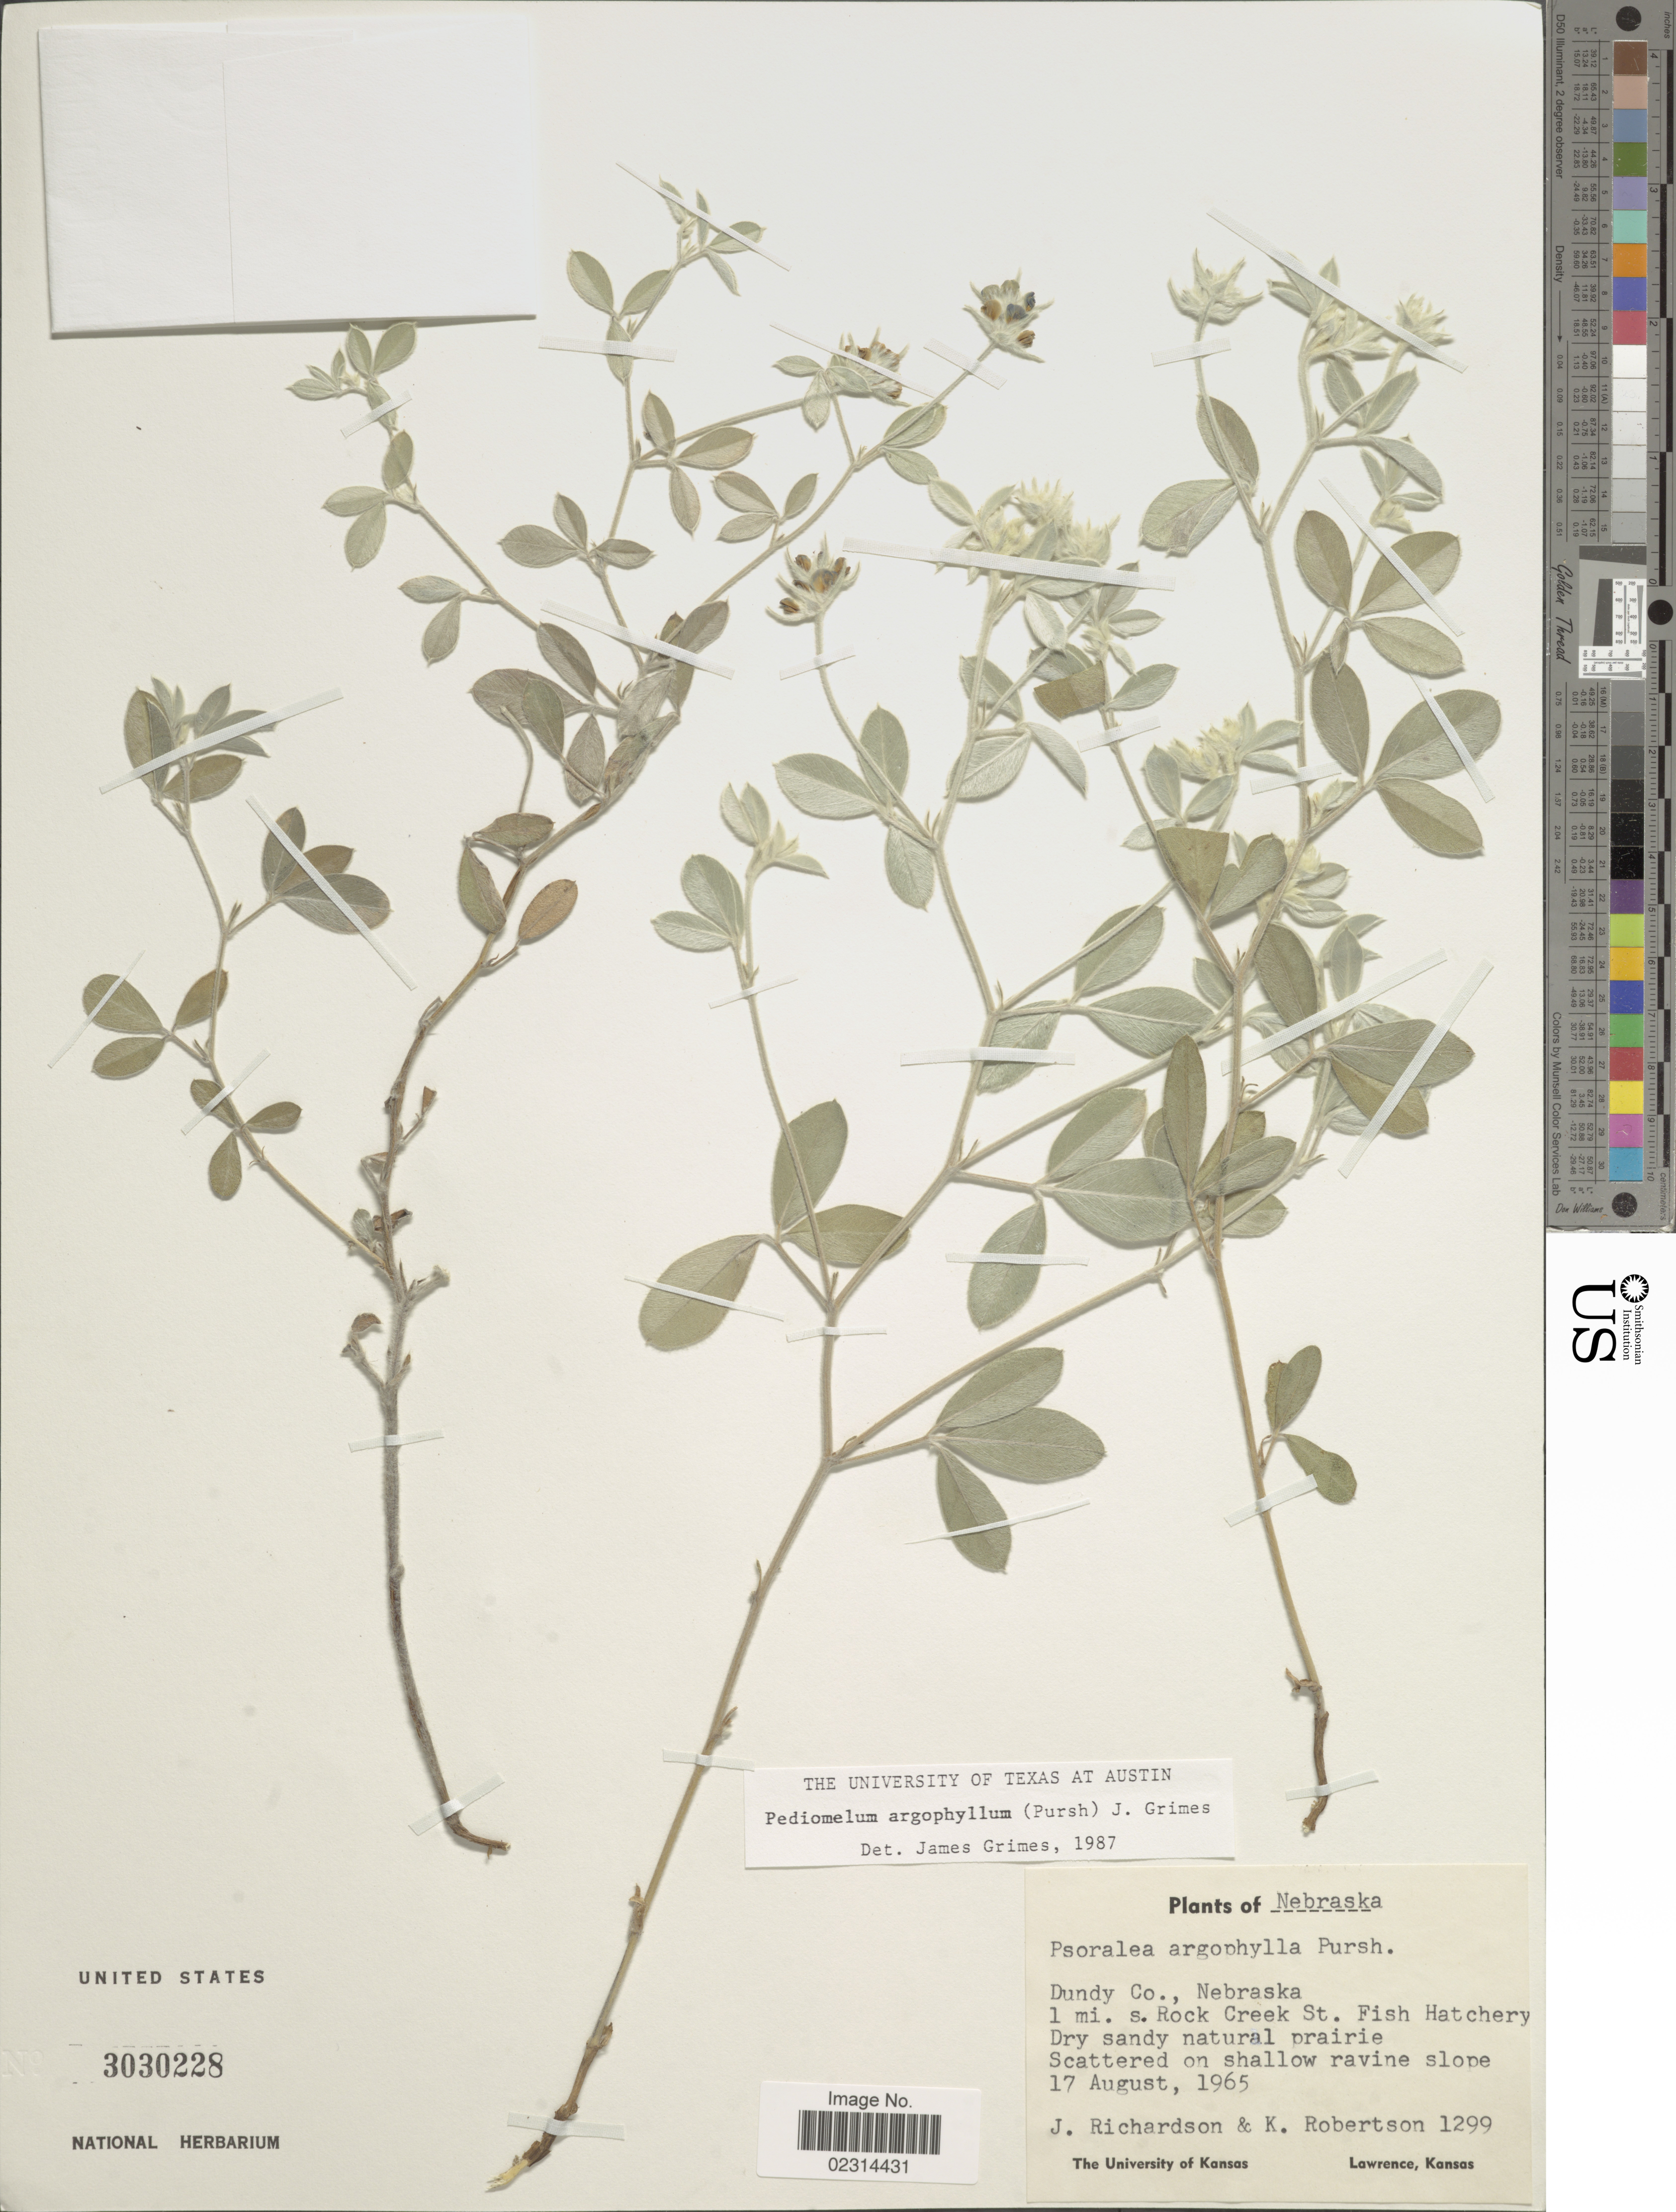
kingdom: Plantae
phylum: Tracheophyta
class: Magnoliopsida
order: Fabales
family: Fabaceae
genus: Pediomelum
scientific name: Pediomelum argophyllum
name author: (Pursh) J.W. Grimes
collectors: J. Richardson & K. Robertson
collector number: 1299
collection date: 1965-08-17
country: United States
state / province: Nebraska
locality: Dundy Co. 1 mi. s. Rock Creek St. Fish Hatchery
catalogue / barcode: US 3030228